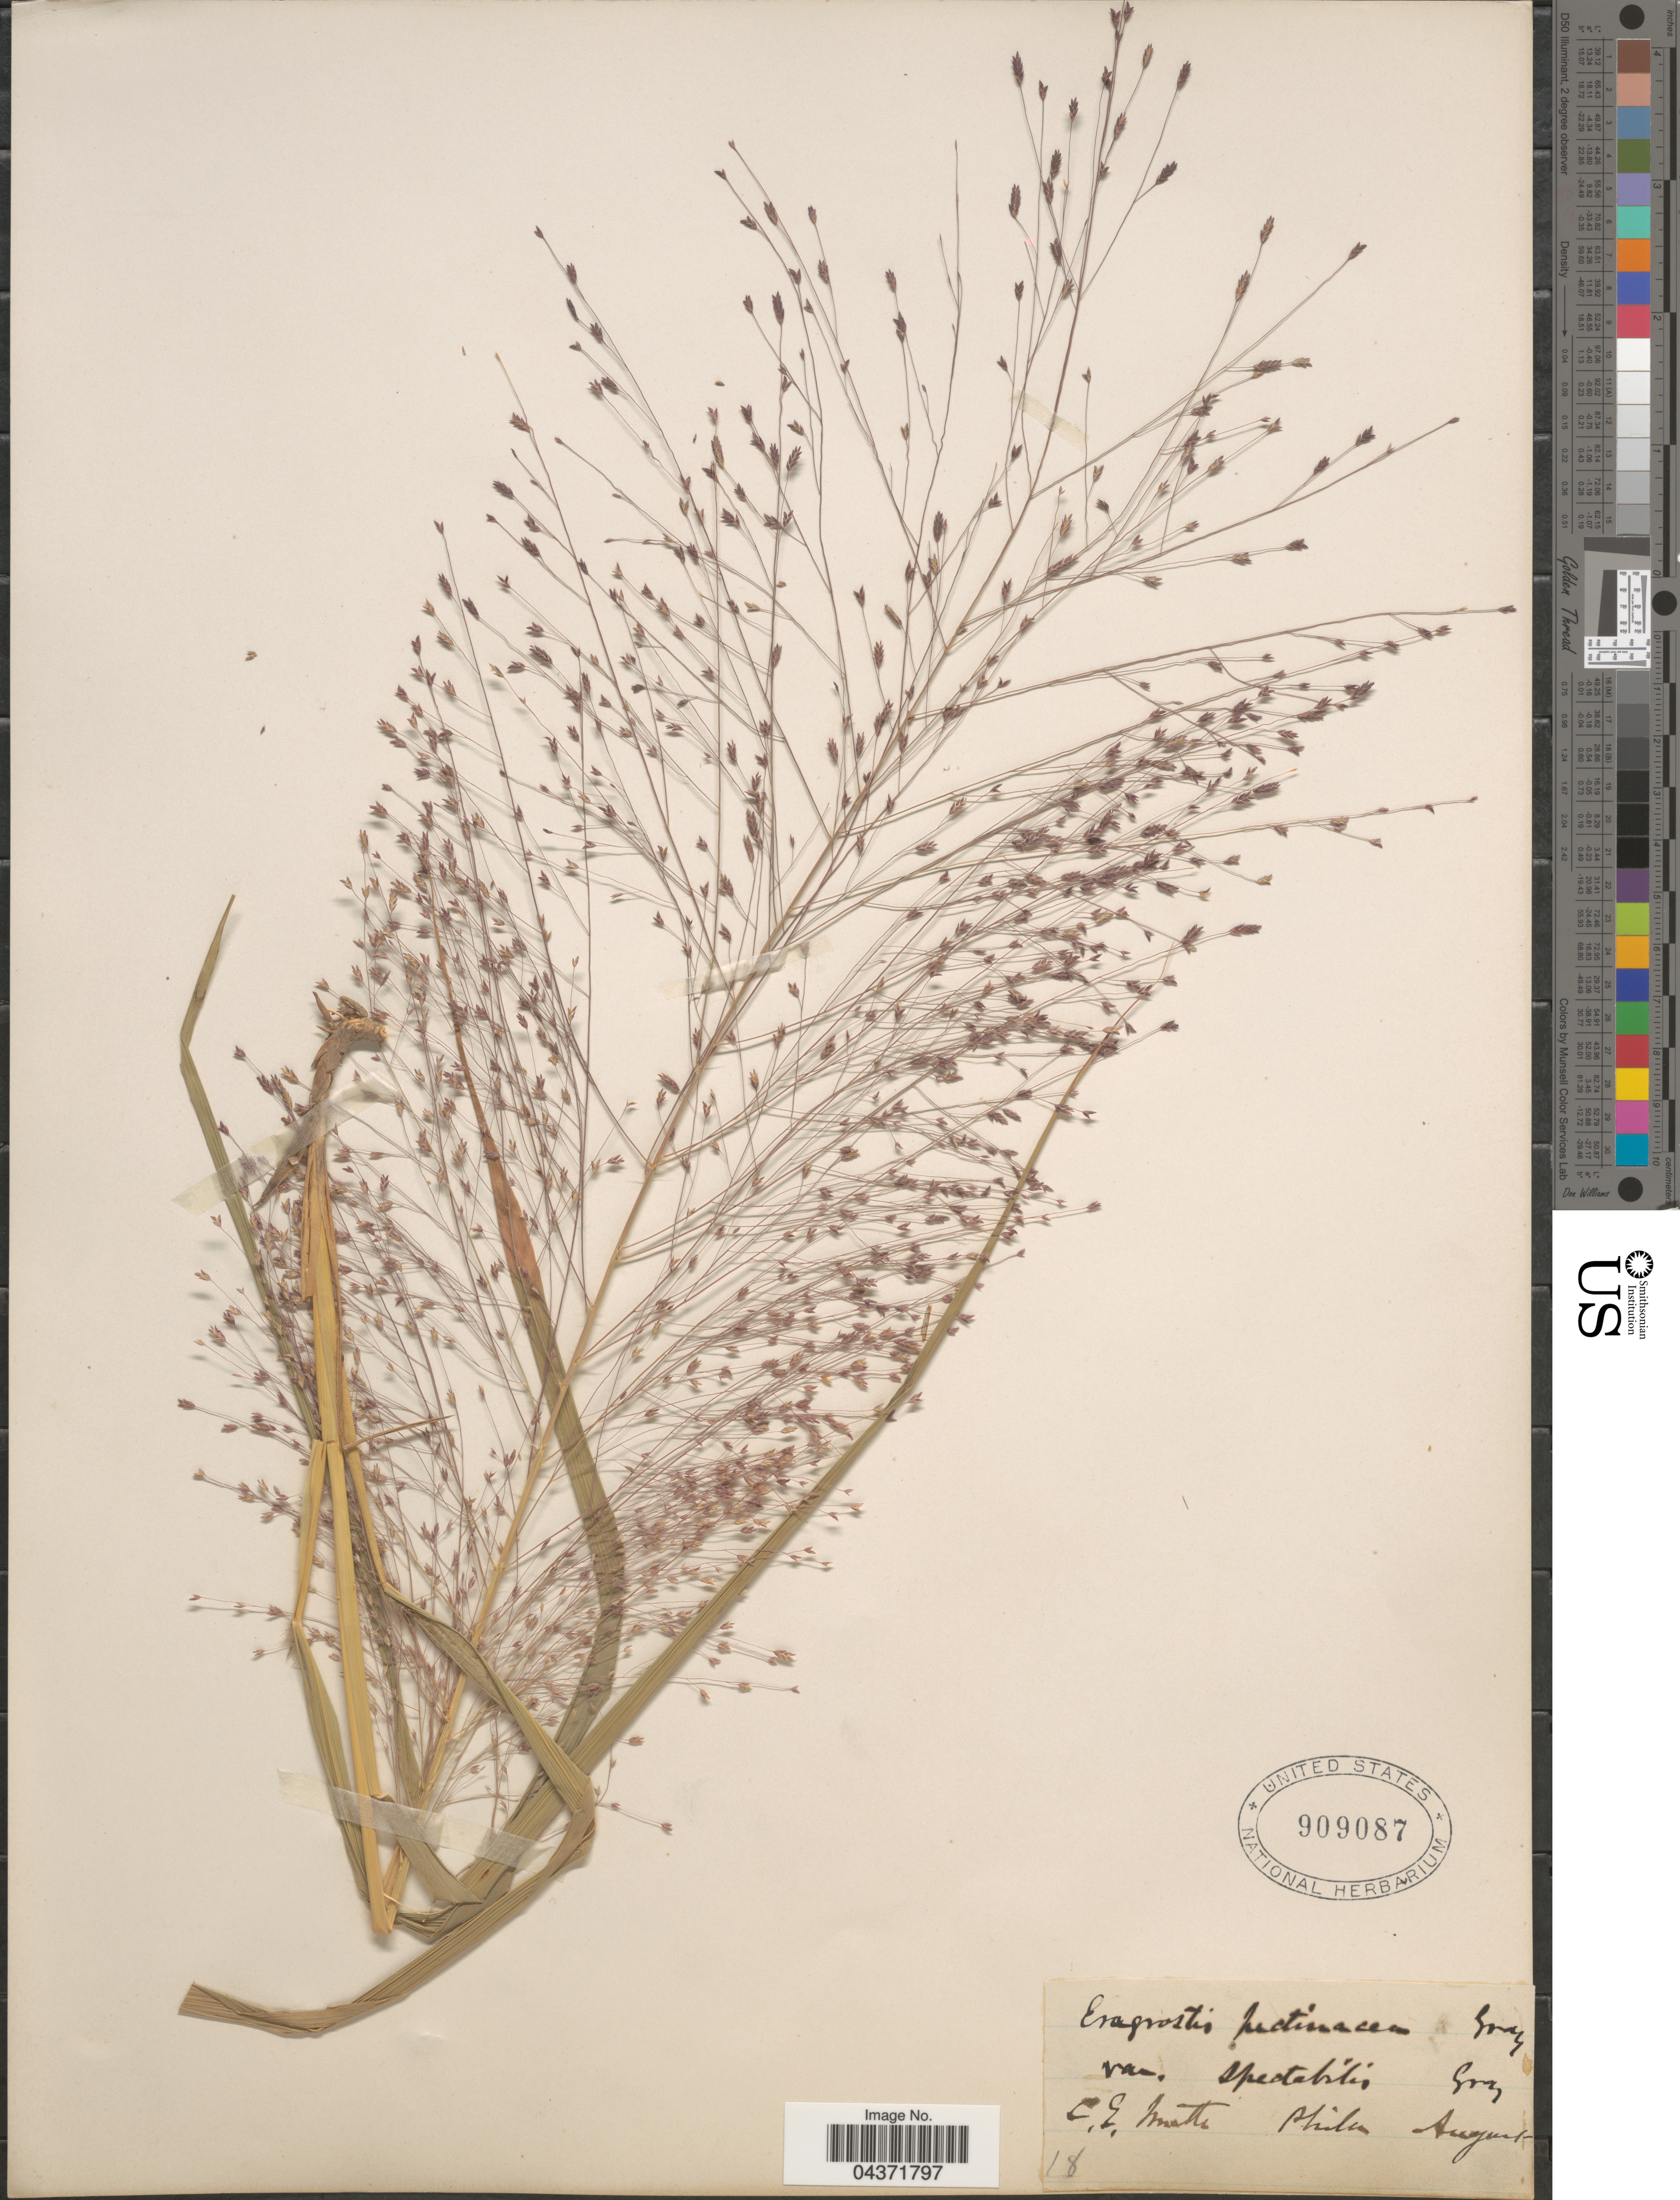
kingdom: Plantae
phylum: Tracheophyta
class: Liliopsida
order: Poales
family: Poaceae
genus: Eragrostis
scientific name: Eragrostis spectabilis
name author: (Pursh) Steud.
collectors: C. E. Smith Jr.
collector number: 18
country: United States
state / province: Pennsylvania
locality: Phila.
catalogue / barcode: US 909087